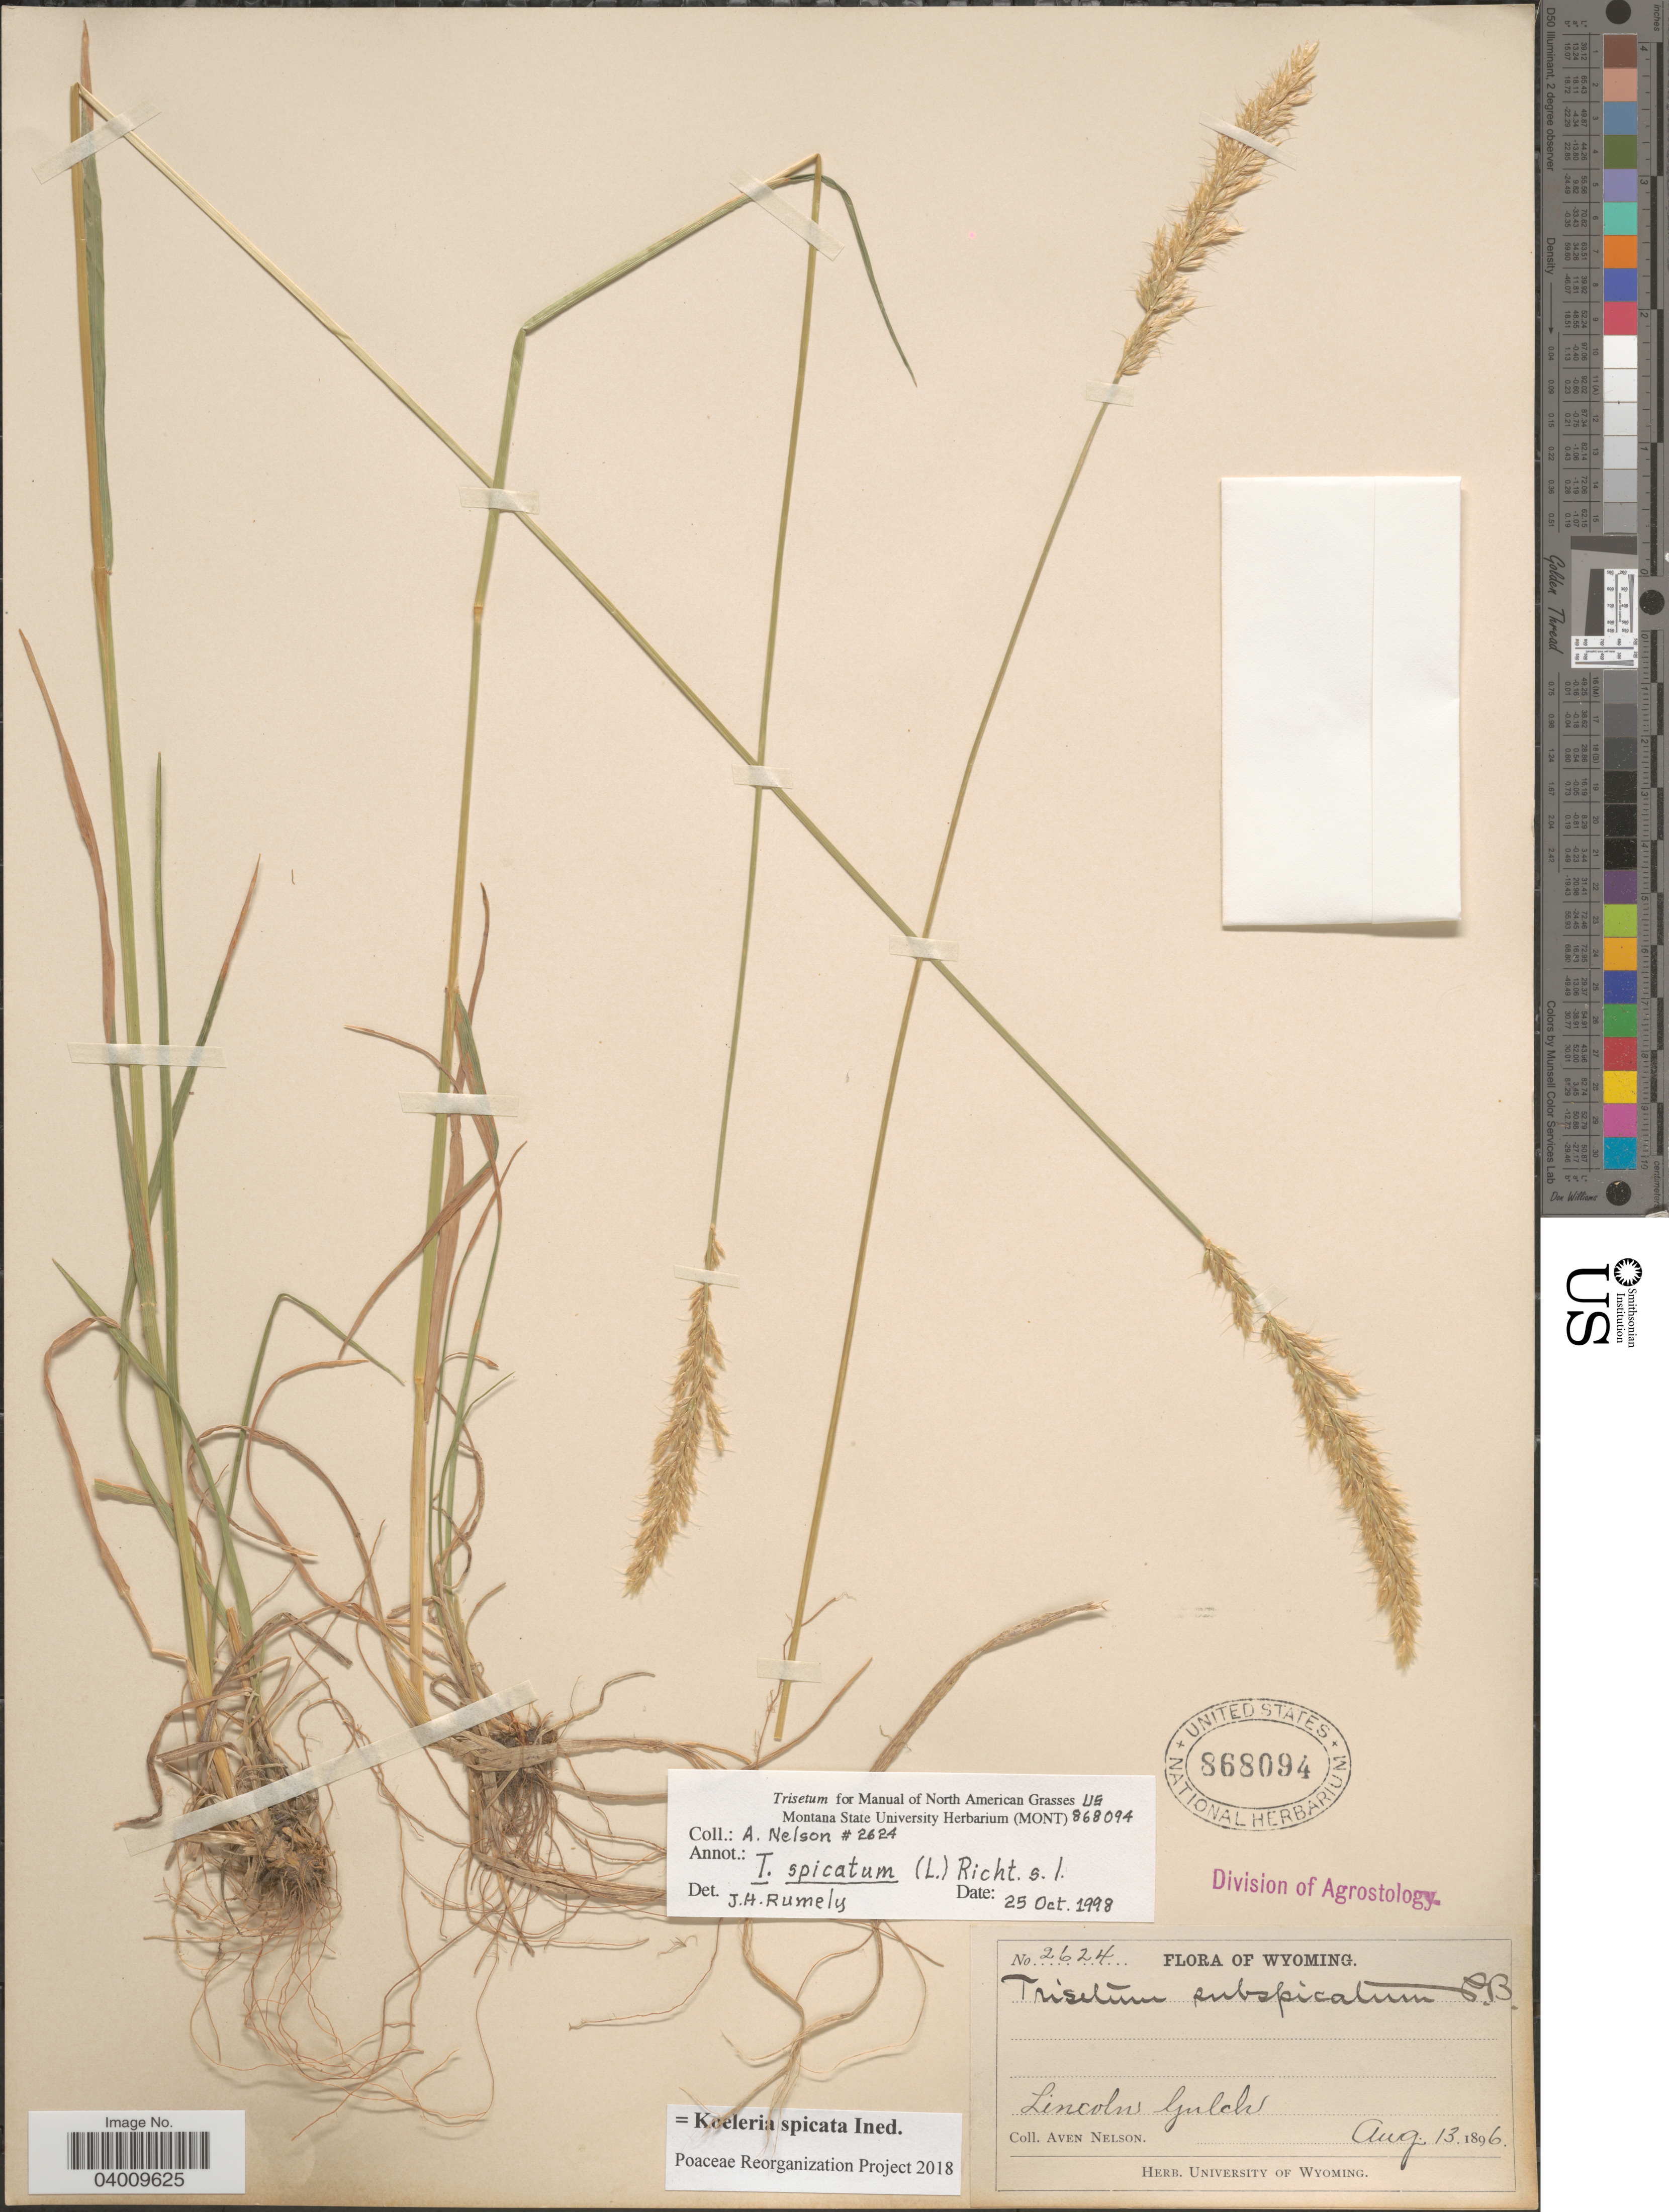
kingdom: Plantae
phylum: Tracheophyta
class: Liliopsida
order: Poales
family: Poaceae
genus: Koeleria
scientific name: Koeleria spicata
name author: (L.) Barberá et al.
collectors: A. Nelson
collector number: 2624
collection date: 1896-08-13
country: United States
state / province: Wyoming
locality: Lincoln Gulch.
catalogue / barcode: US 868094